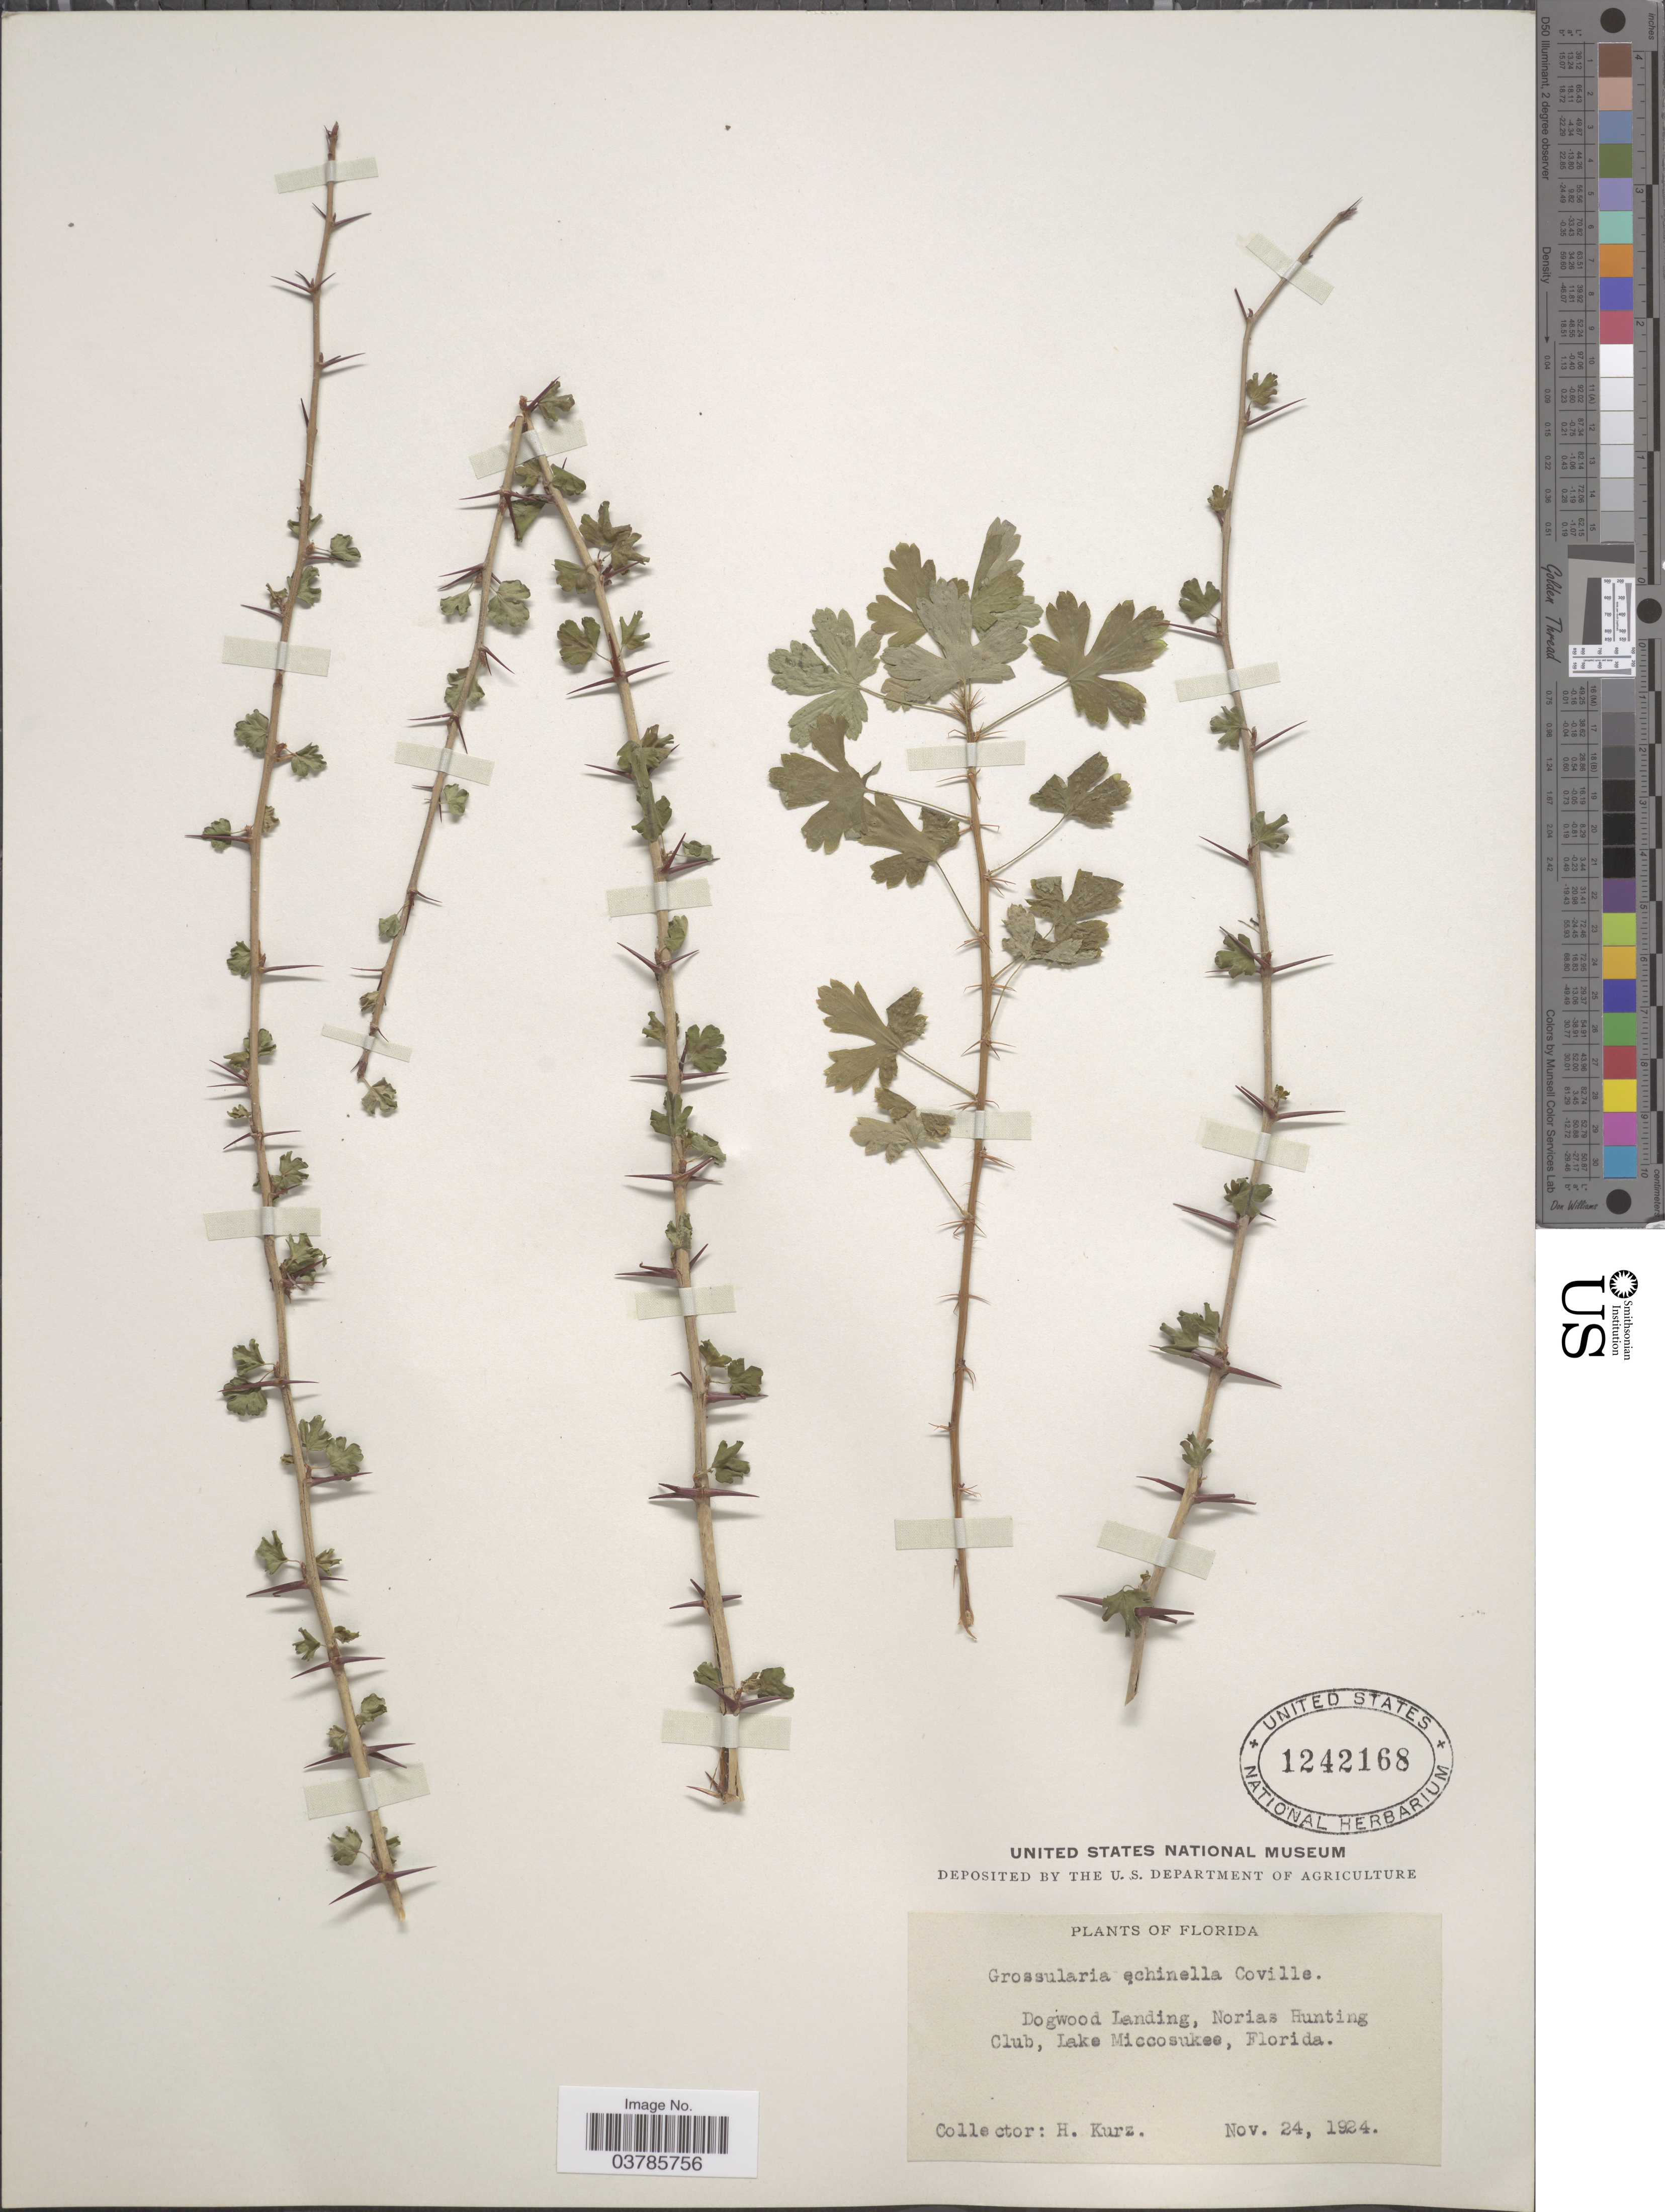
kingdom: Plantae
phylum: Tracheophyta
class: Magnoliopsida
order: Saxifragales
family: Grossulariaceae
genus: Ribes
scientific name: Ribes echinellum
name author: (Coville) Rehder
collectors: H. Kurz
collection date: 1924-11-24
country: United States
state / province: Florida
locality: Dogwood Landing, Norias Hunting Club, Lake Miccosukke.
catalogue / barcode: US 1242168